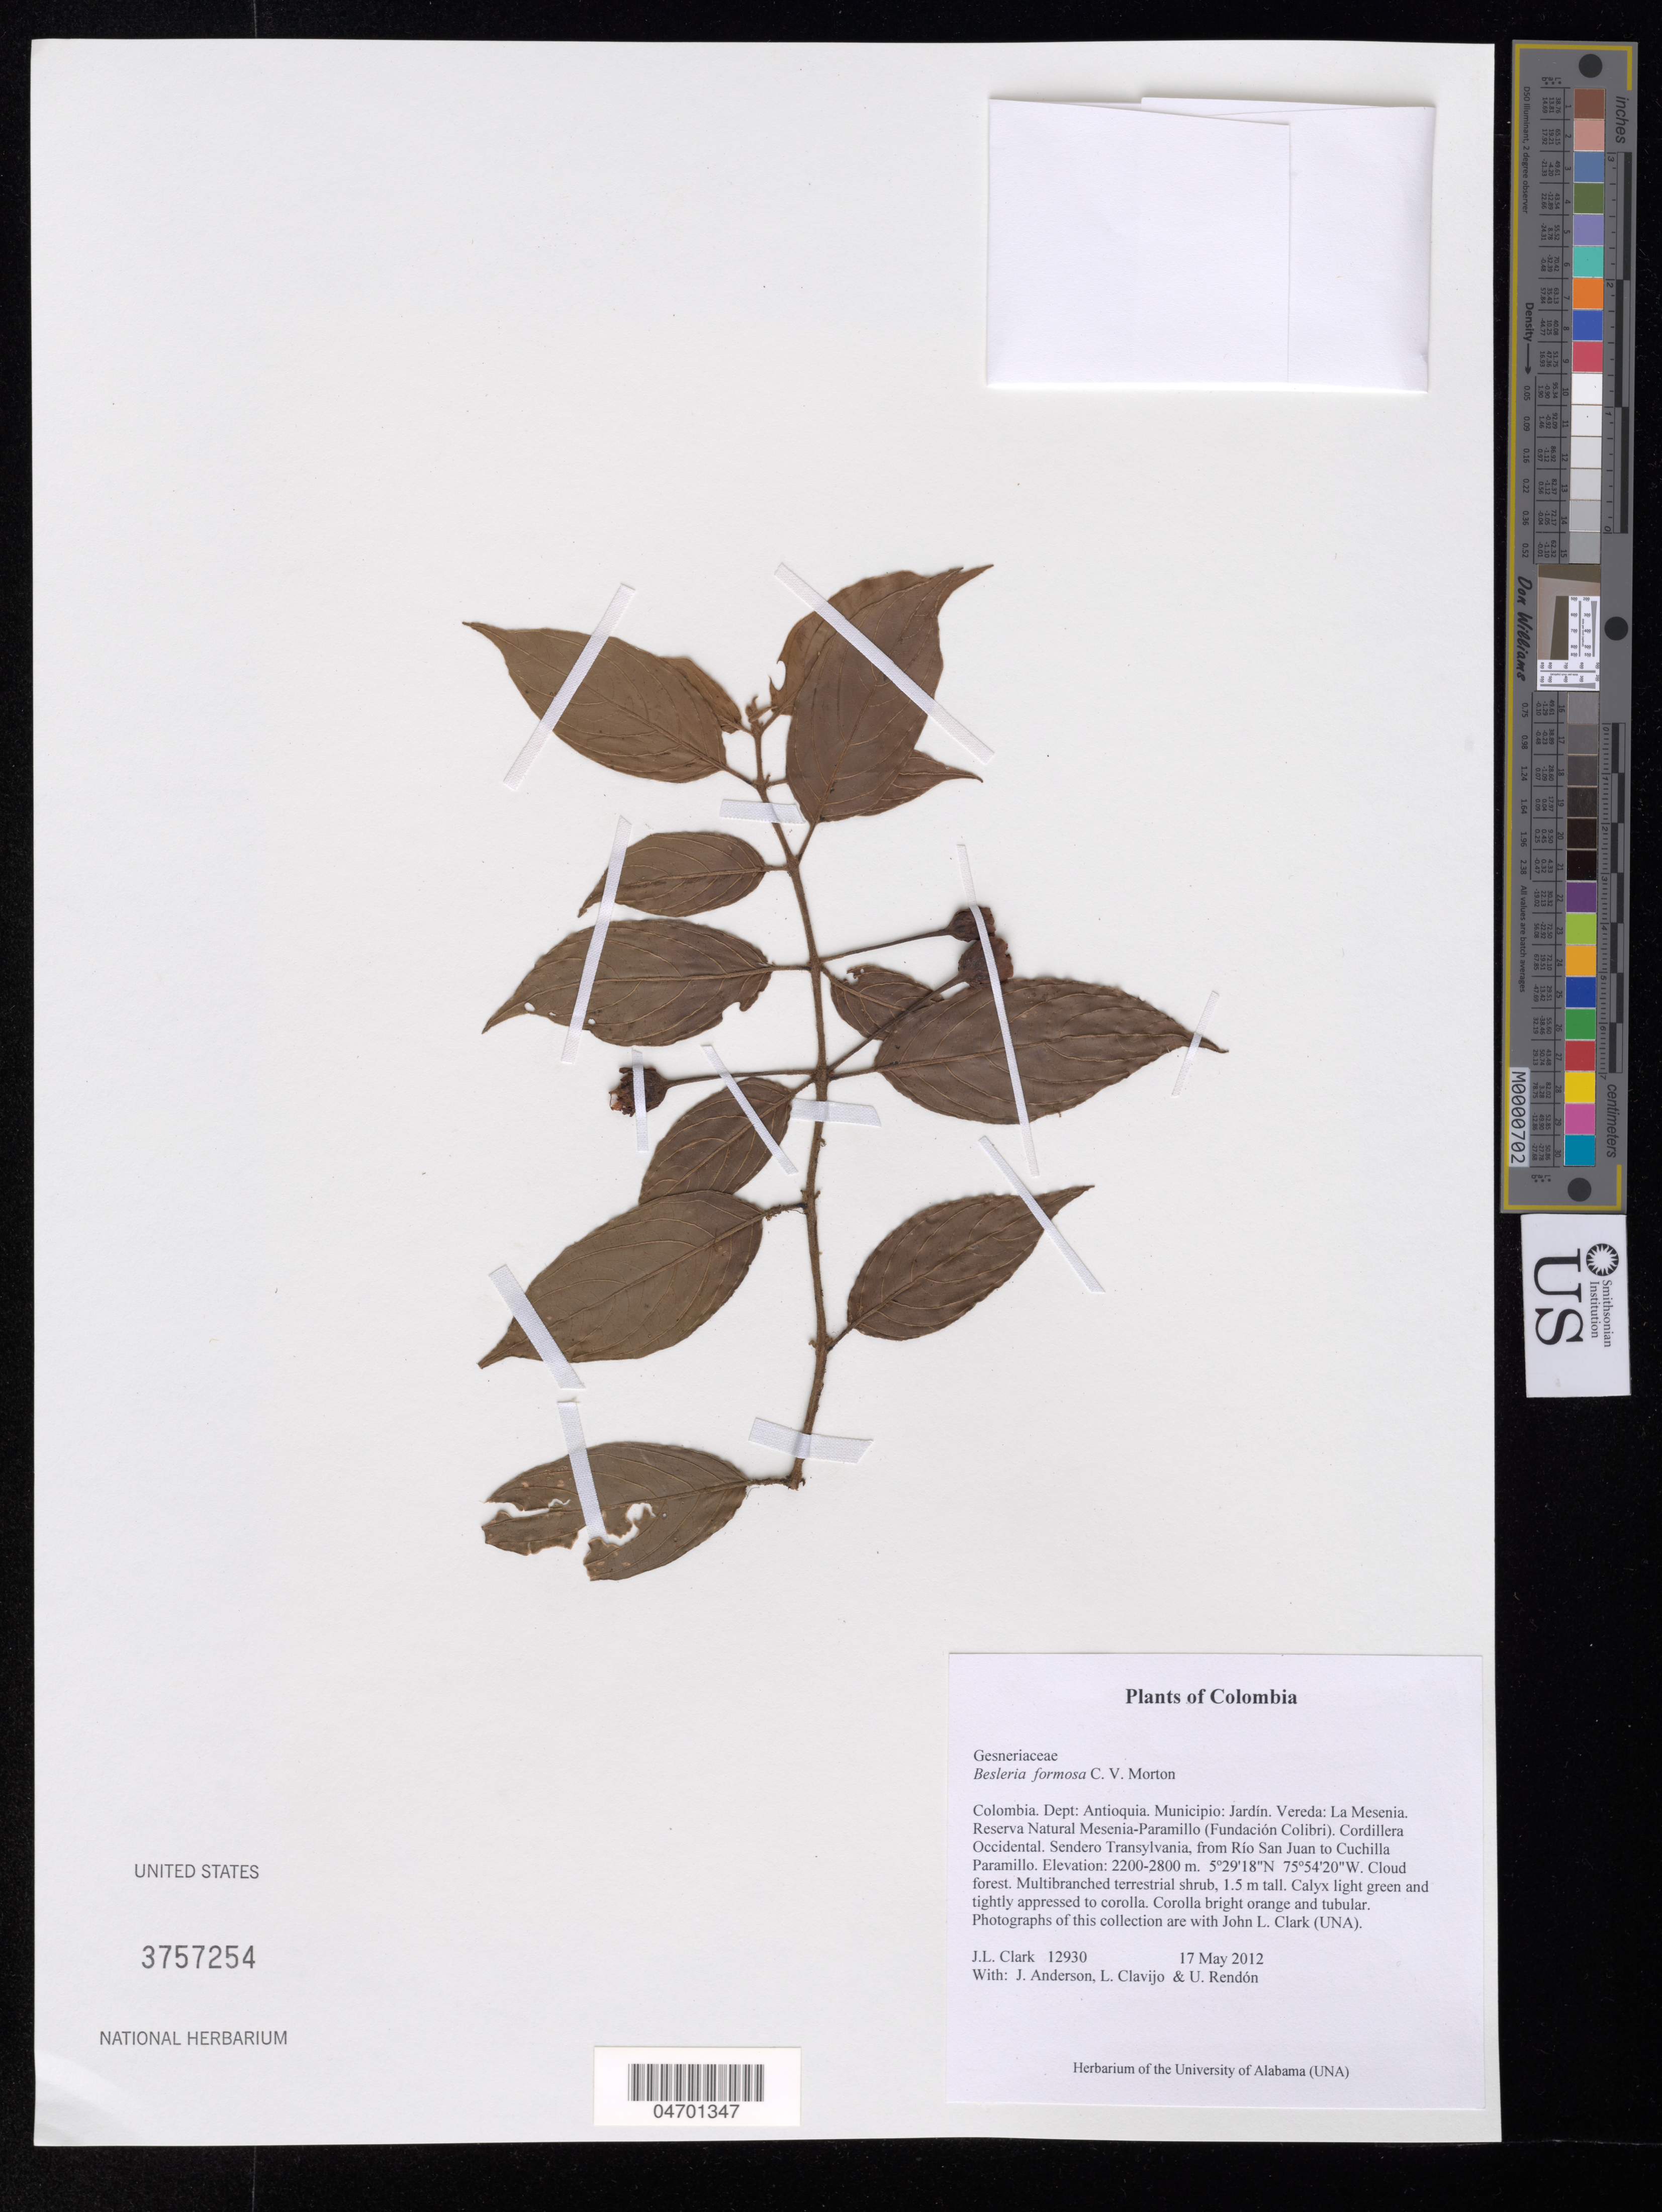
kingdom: Plantae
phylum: Tracheophyta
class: Magnoliopsida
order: Lamiales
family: Gesneriaceae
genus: Besleria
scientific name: Besleria amabilis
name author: C.V. Morton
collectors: J. L. Clark, J. Anderson, L. Clavijo & U. Rendón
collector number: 12930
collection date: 2012-05-17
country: Colombia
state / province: Antioquia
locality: Dept: Antioquia. Municipio: Jardín. Vereda: La Mesenia. Reserva Natural Mesenia-Paramillo (Fundación Colibri). Cordillera Occidental. Sendero Transylvania, from Río San Juan to Cuchilla Paramillo.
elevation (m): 2200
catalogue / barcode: US 3757254